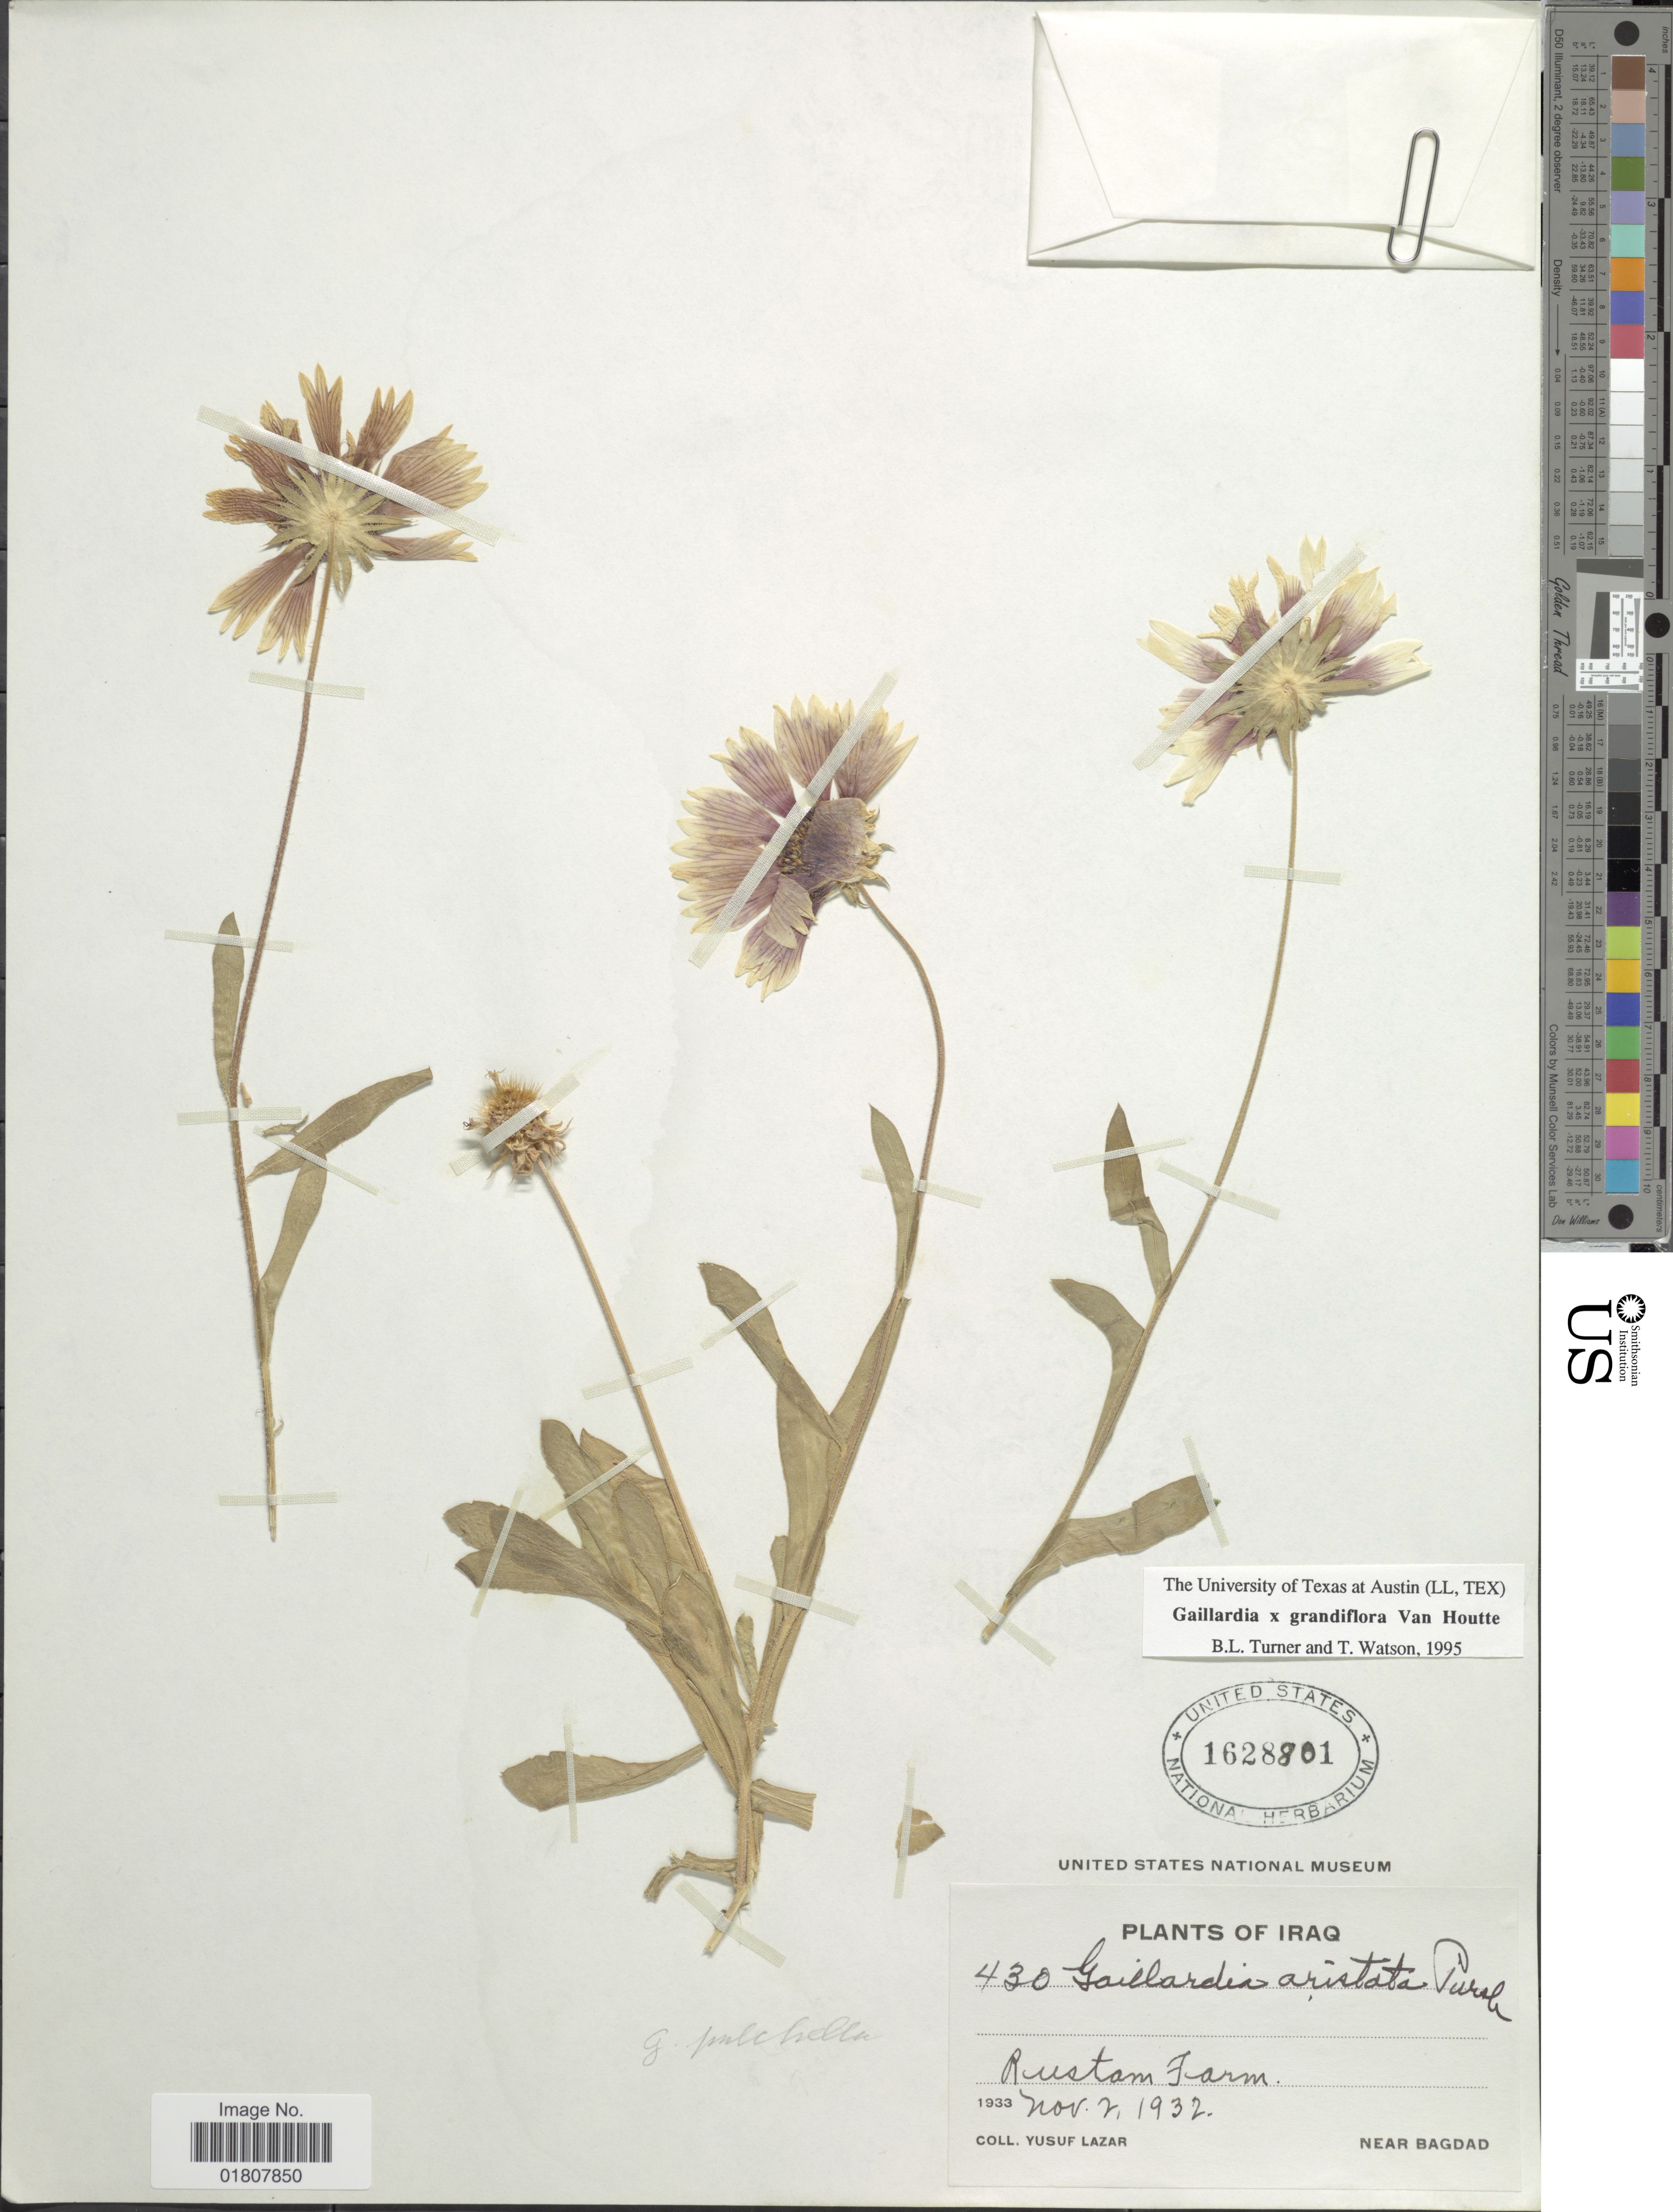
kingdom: Plantae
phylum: Tracheophyta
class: Magnoliopsida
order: Asterales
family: Asteraceae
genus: Gaillardia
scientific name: Gaillardia x grandiflora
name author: Van Houten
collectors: Y. Lazar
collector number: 430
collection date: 1932-11-02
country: Iraq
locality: Rustam Farm, near Bagdad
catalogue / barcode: US 1628801